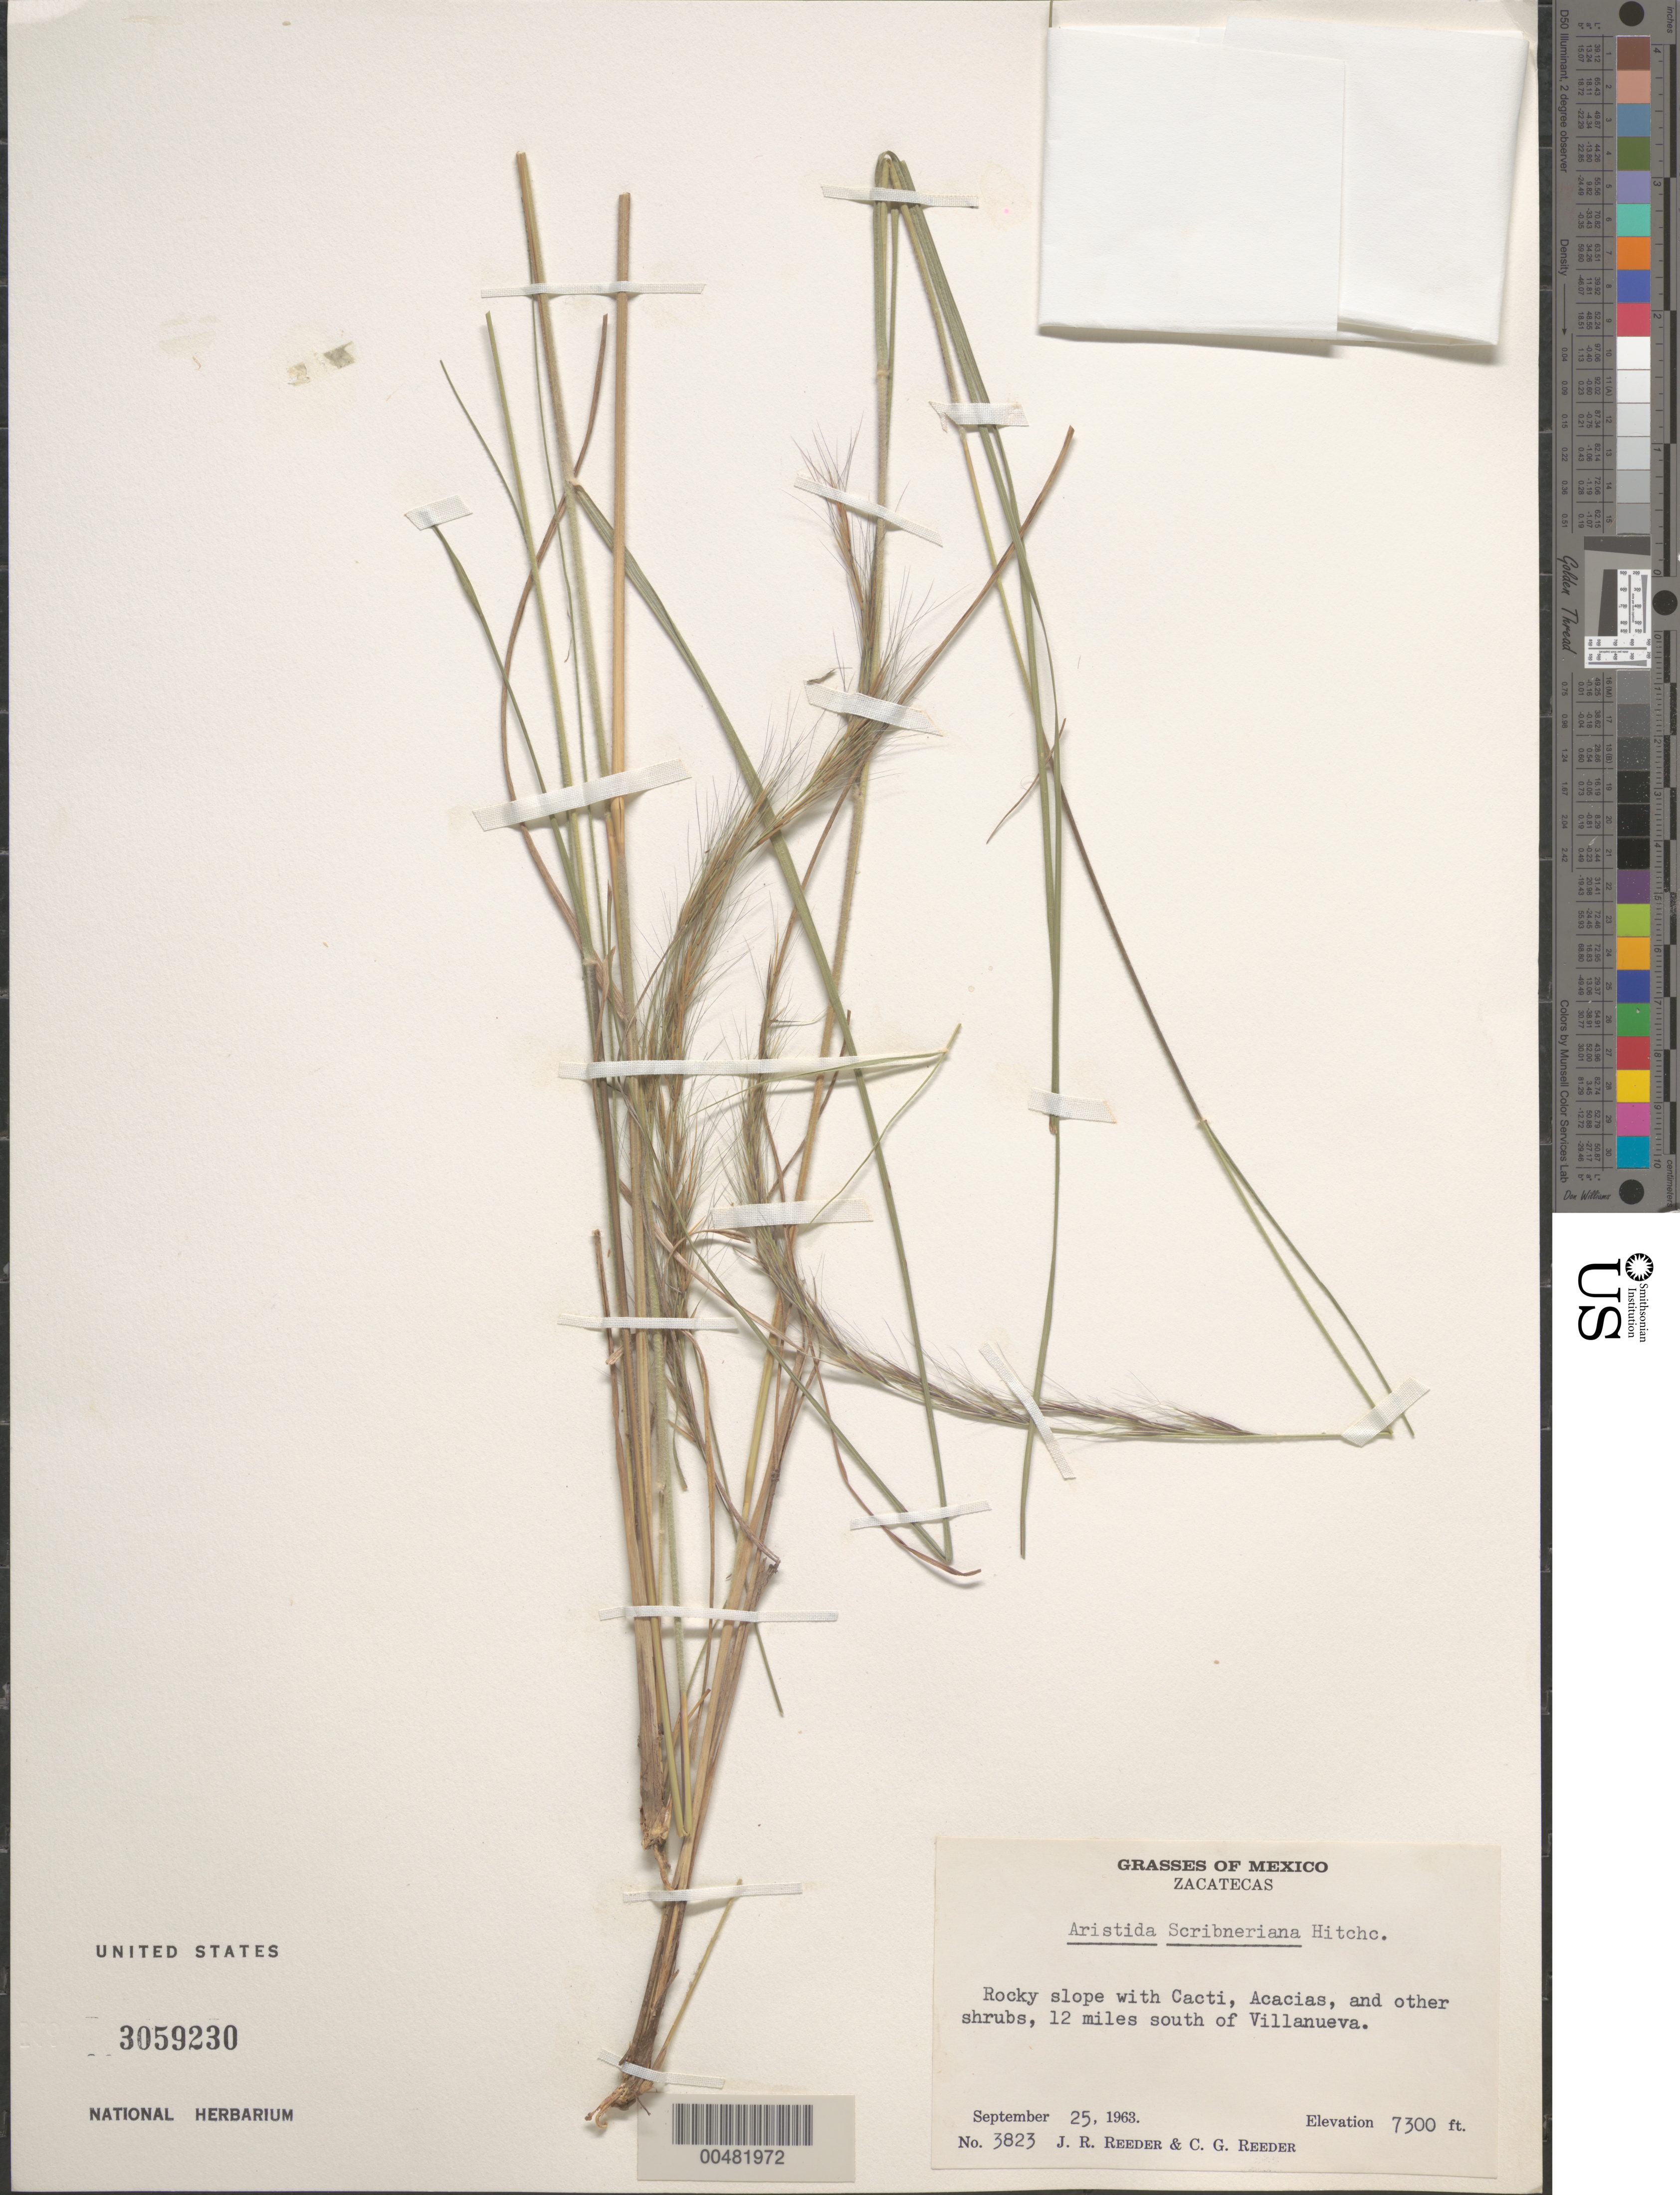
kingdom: Plantae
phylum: Tracheophyta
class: Liliopsida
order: Poales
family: Poaceae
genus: Aristida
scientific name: Aristida scribneriana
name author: Hitchc.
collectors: J. R. Reeder & C. G. Reeder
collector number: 3823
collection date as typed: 25 Sep 1963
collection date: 1963-09-25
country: Mexico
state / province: Zacatecas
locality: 12 mi S of Villanueva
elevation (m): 2225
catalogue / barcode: US 3059230